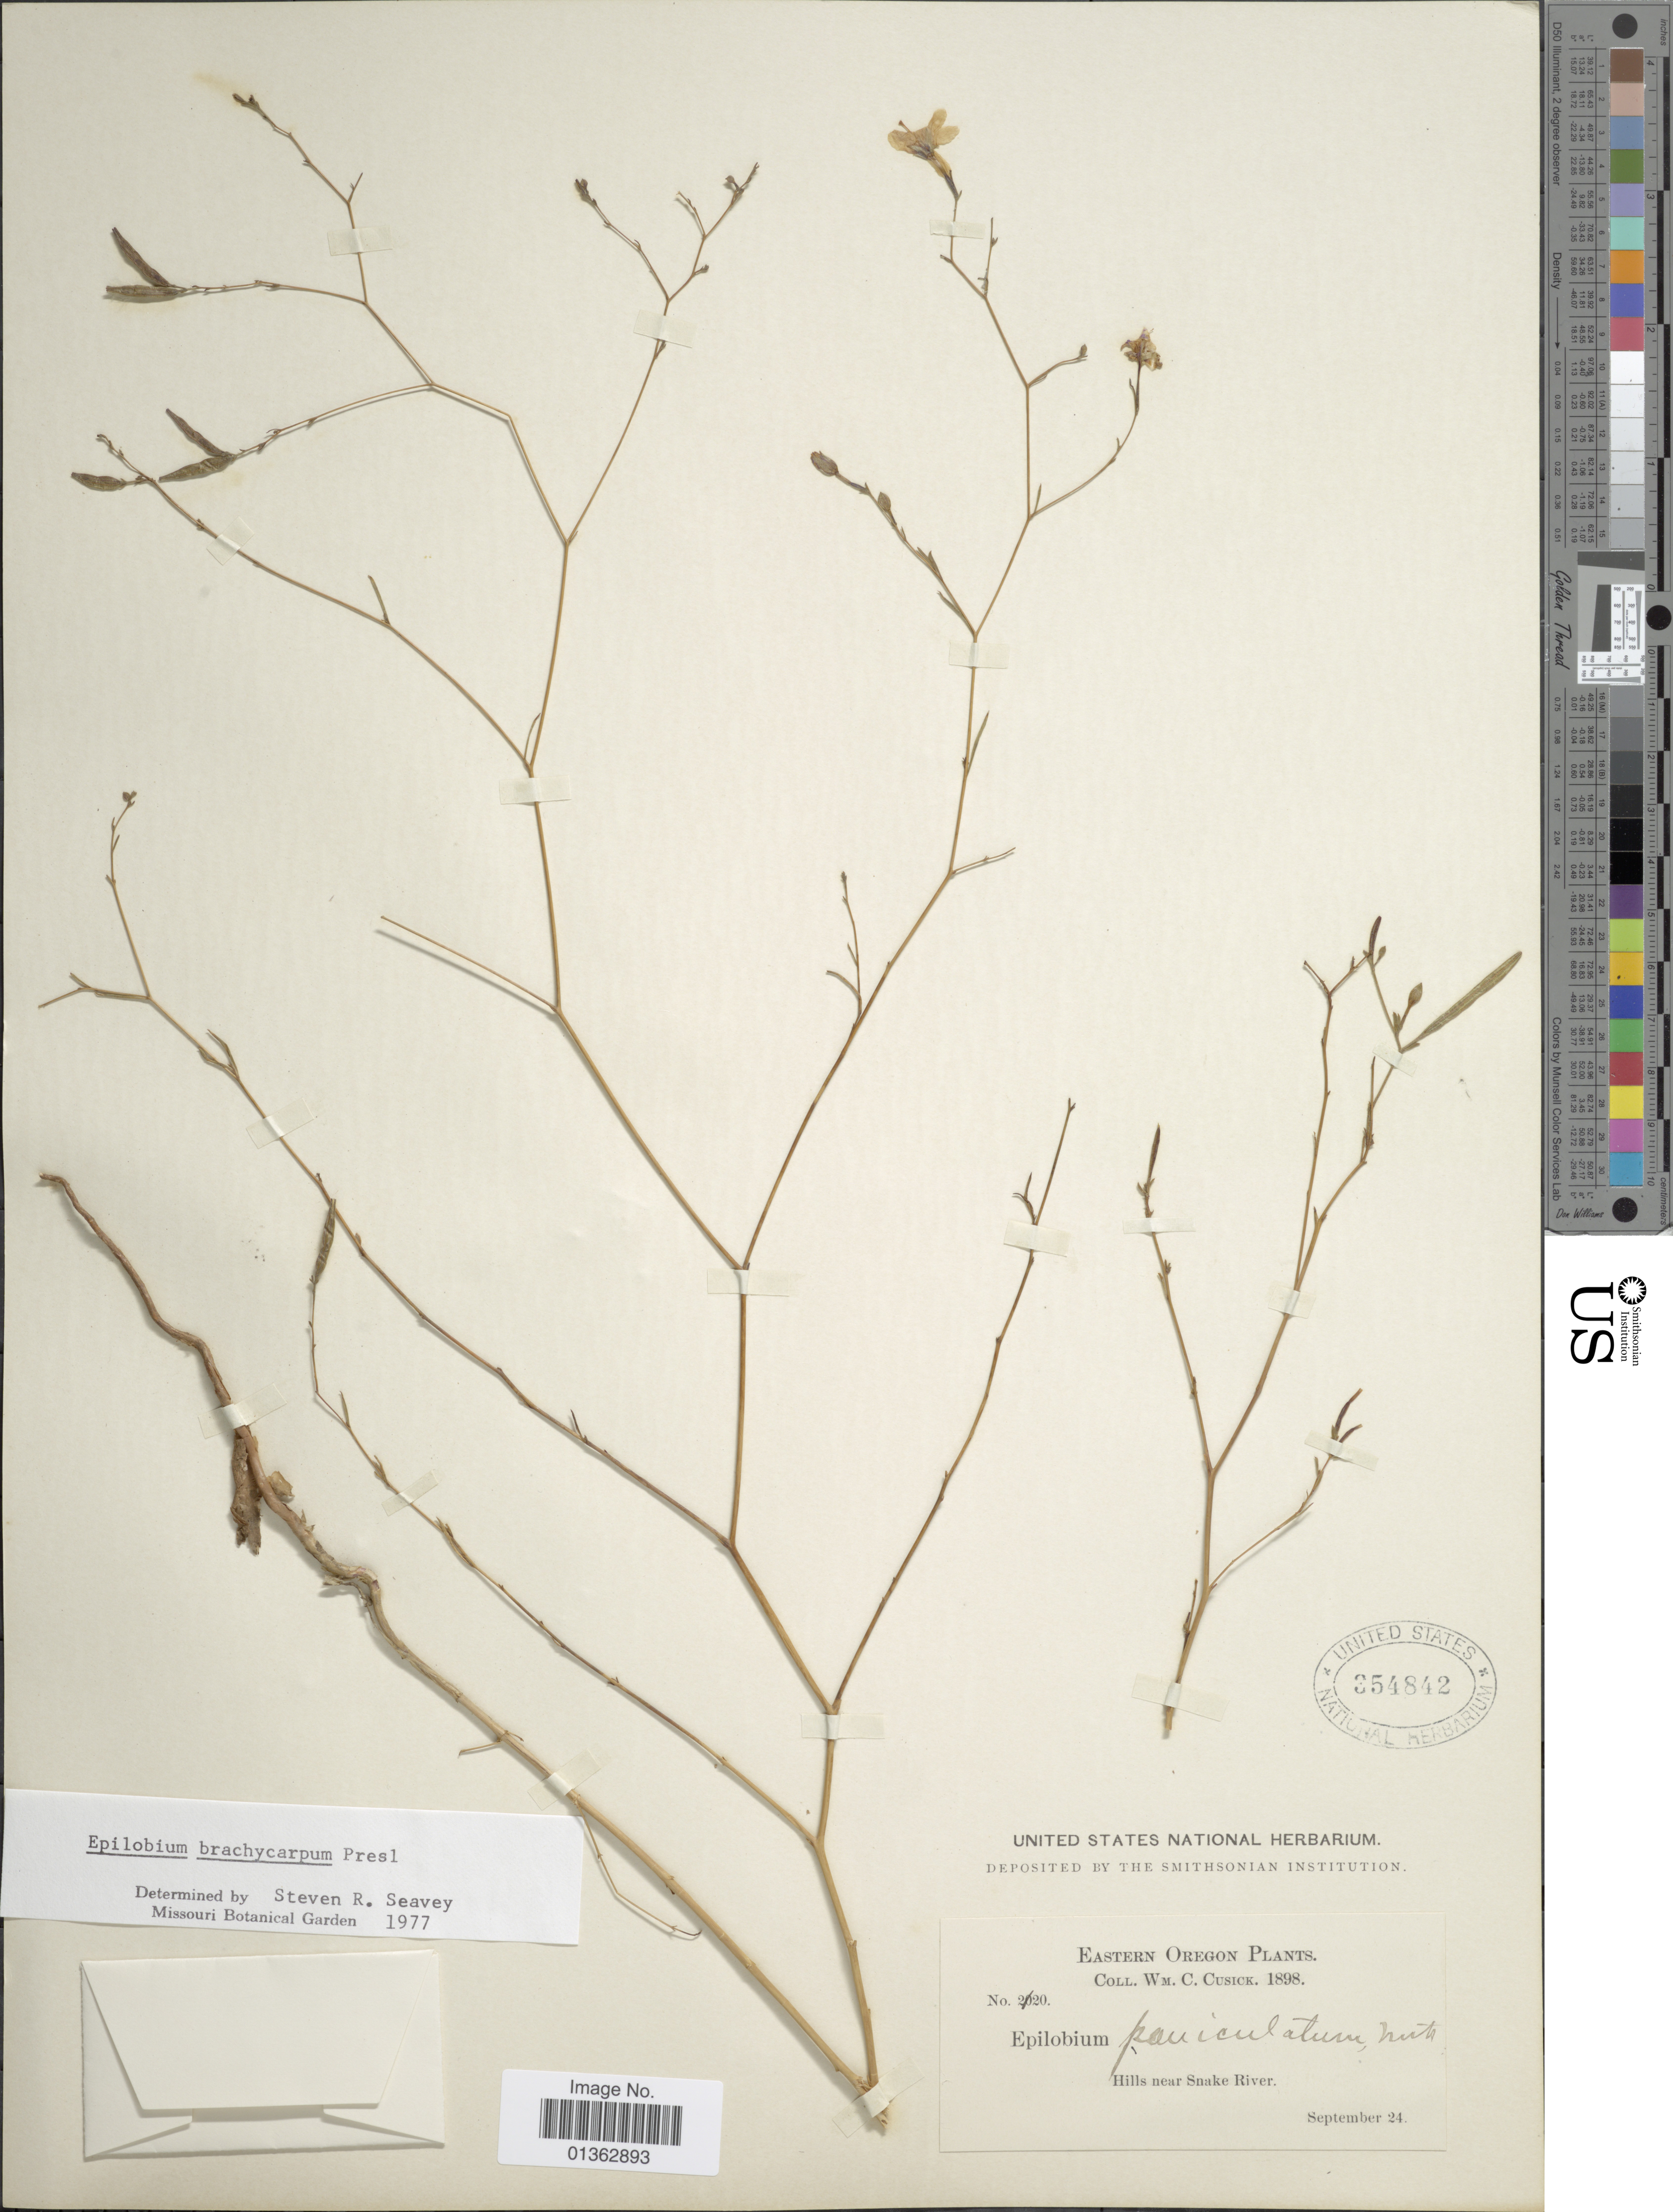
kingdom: Plantae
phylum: Tracheophyta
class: Magnoliopsida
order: Myrtales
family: Onagraceae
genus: Epilobium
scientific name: Epilobium brachycarpum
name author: C. Presl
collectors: W. C. Cusick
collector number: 2120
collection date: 1898-09-24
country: United States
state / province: Oregon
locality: Eastern Oregon. Hills near Snake River.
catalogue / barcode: US 354842